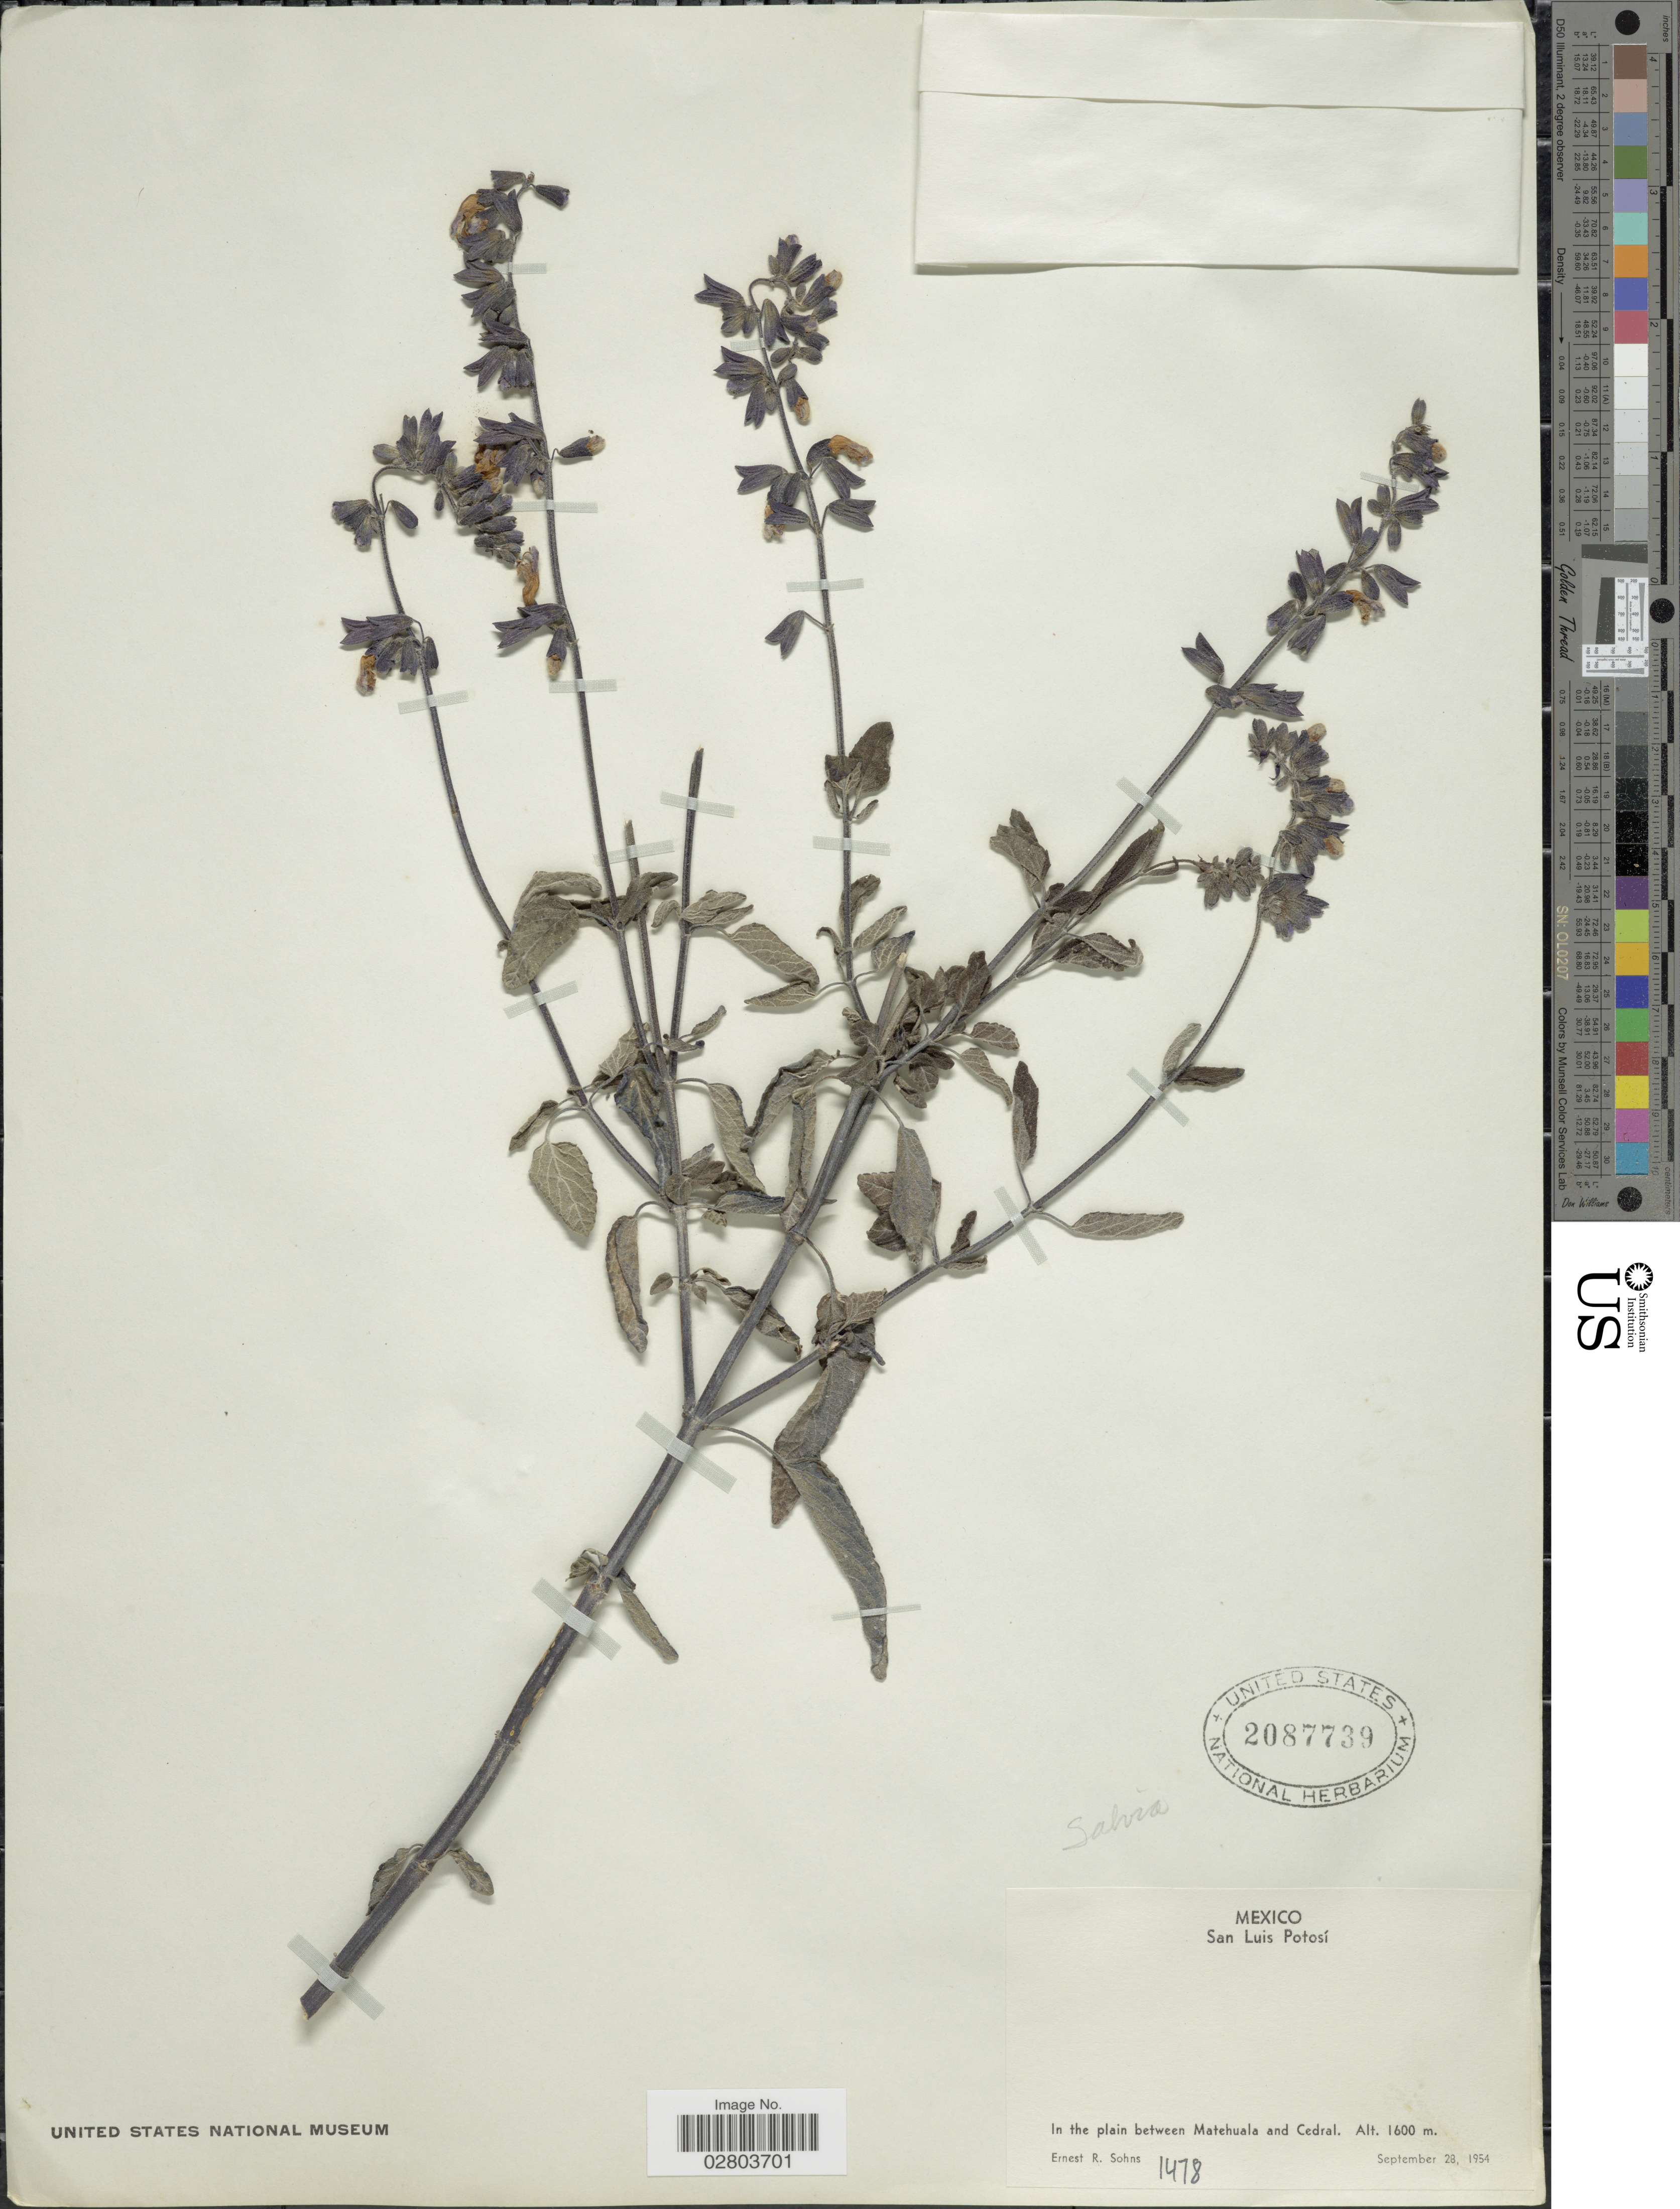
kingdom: Plantae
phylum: Tracheophyta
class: Magnoliopsida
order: Lamiales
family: Lamiaceae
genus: Salvia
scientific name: Salvia sp.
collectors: E. R. Sohns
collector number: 1478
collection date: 1954-09-28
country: Mexico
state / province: San Luis Potosí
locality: In the plain between Matehuala and Cedral.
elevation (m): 1600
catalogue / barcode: US 2087739